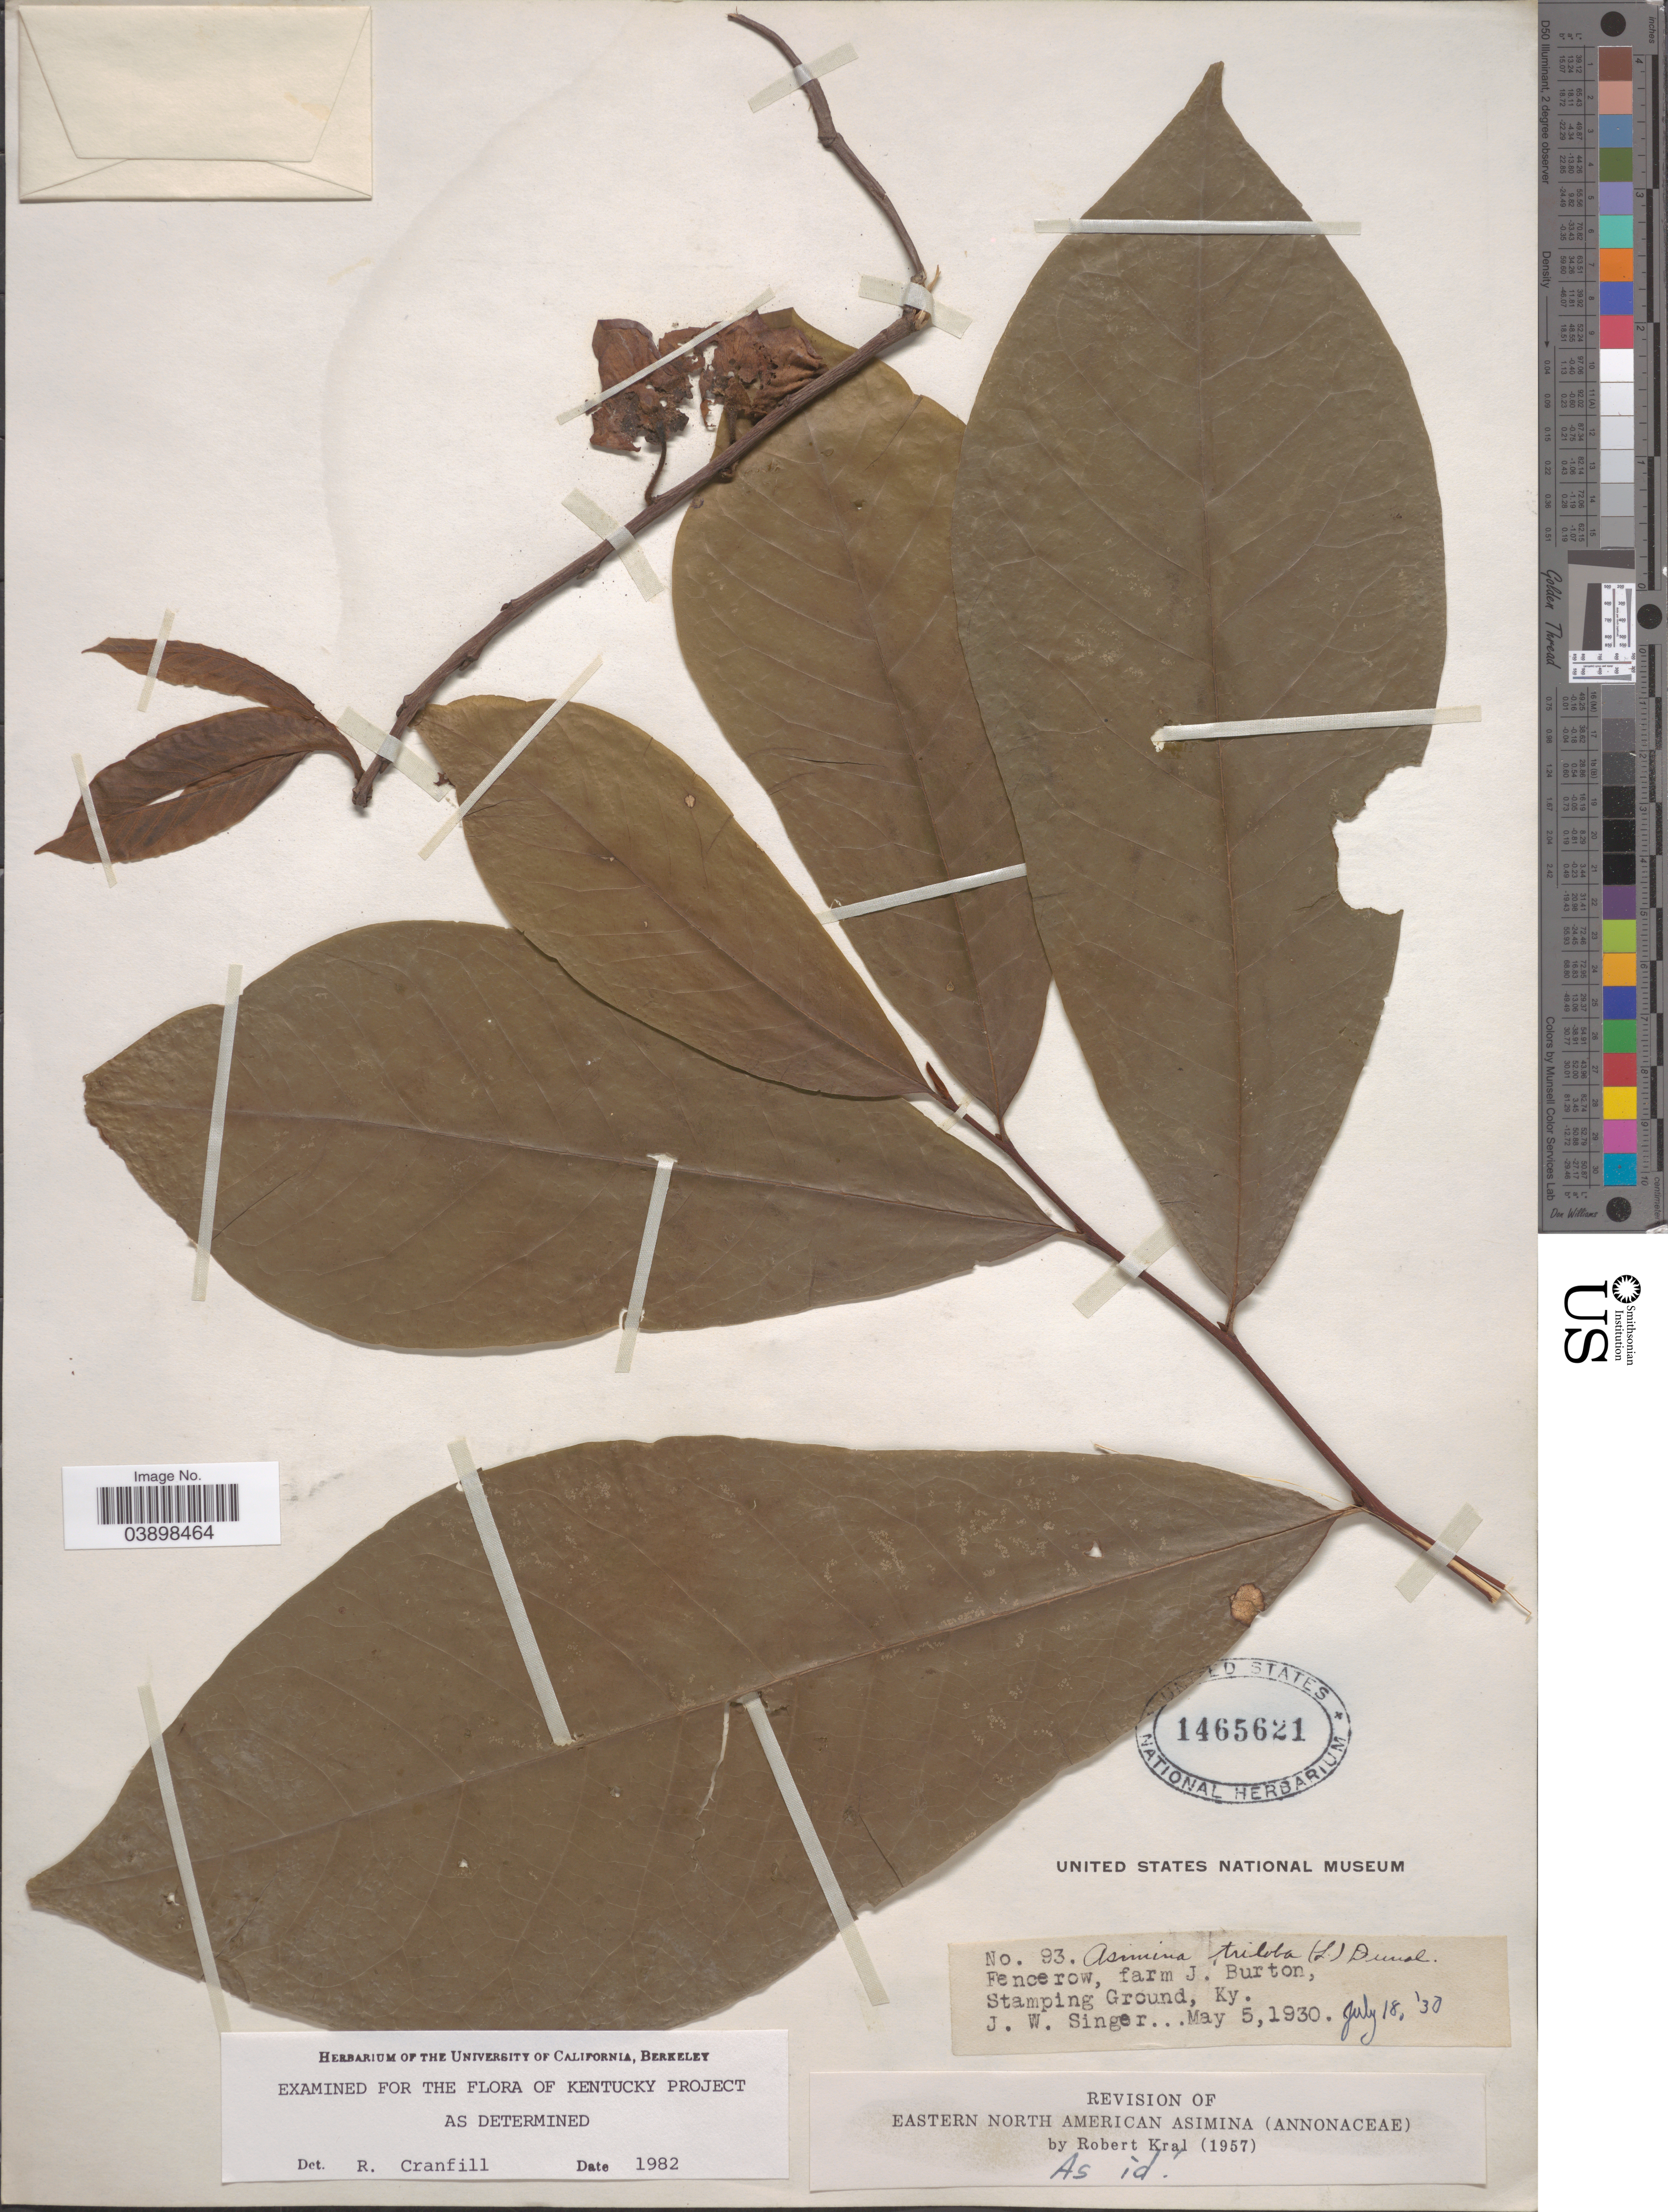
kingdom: Plantae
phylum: Tracheophyta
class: Magnoliopsida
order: Magnoliales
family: Annonaceae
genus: Asimina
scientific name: Asimina triloba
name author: (L.) Dunal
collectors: J. EW. Singer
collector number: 93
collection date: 1930-05-05/1930-07-18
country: United States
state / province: Kentucky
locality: Fencerow, farm J. Burton, Stamping Ground.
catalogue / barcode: US 1465621